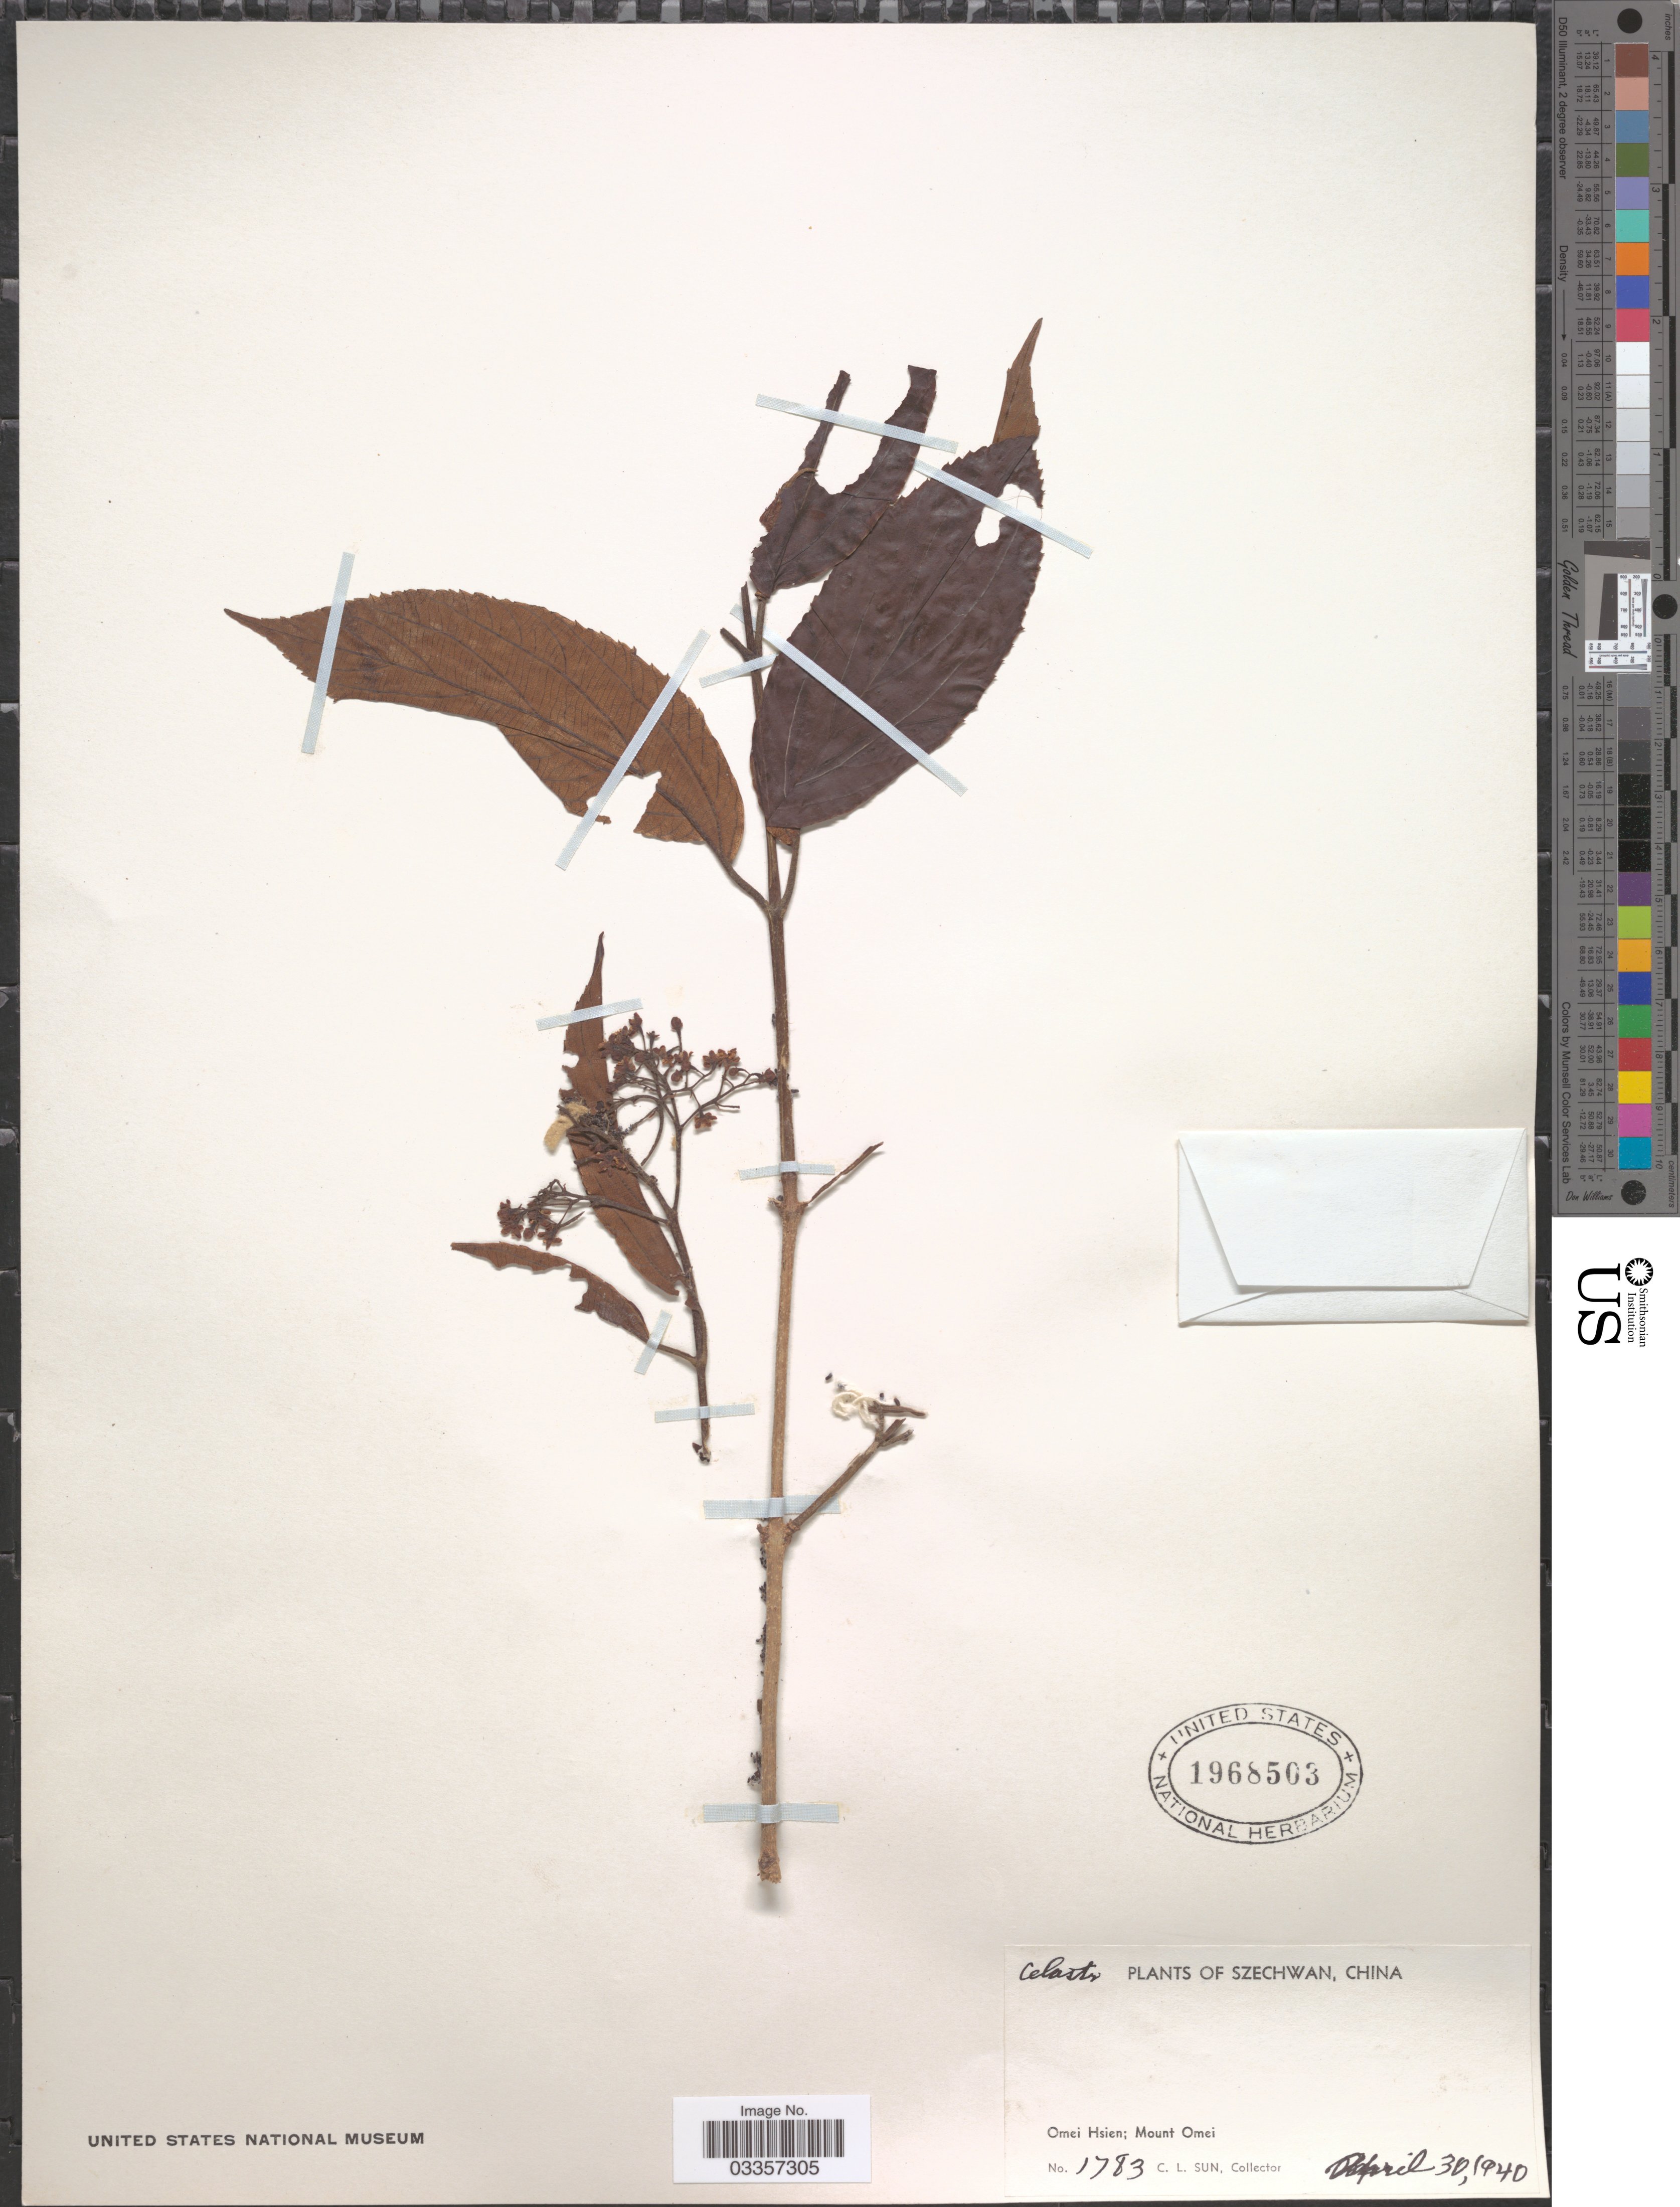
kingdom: Plantae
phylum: Tracheophyta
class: Magnoliopsida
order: Celastrales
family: Celastraceae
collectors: C. Sun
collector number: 1783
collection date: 1940-04-30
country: China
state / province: Sichuan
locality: Szechwan. Omei Hsien; Mount Omei.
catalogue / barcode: US 1968503